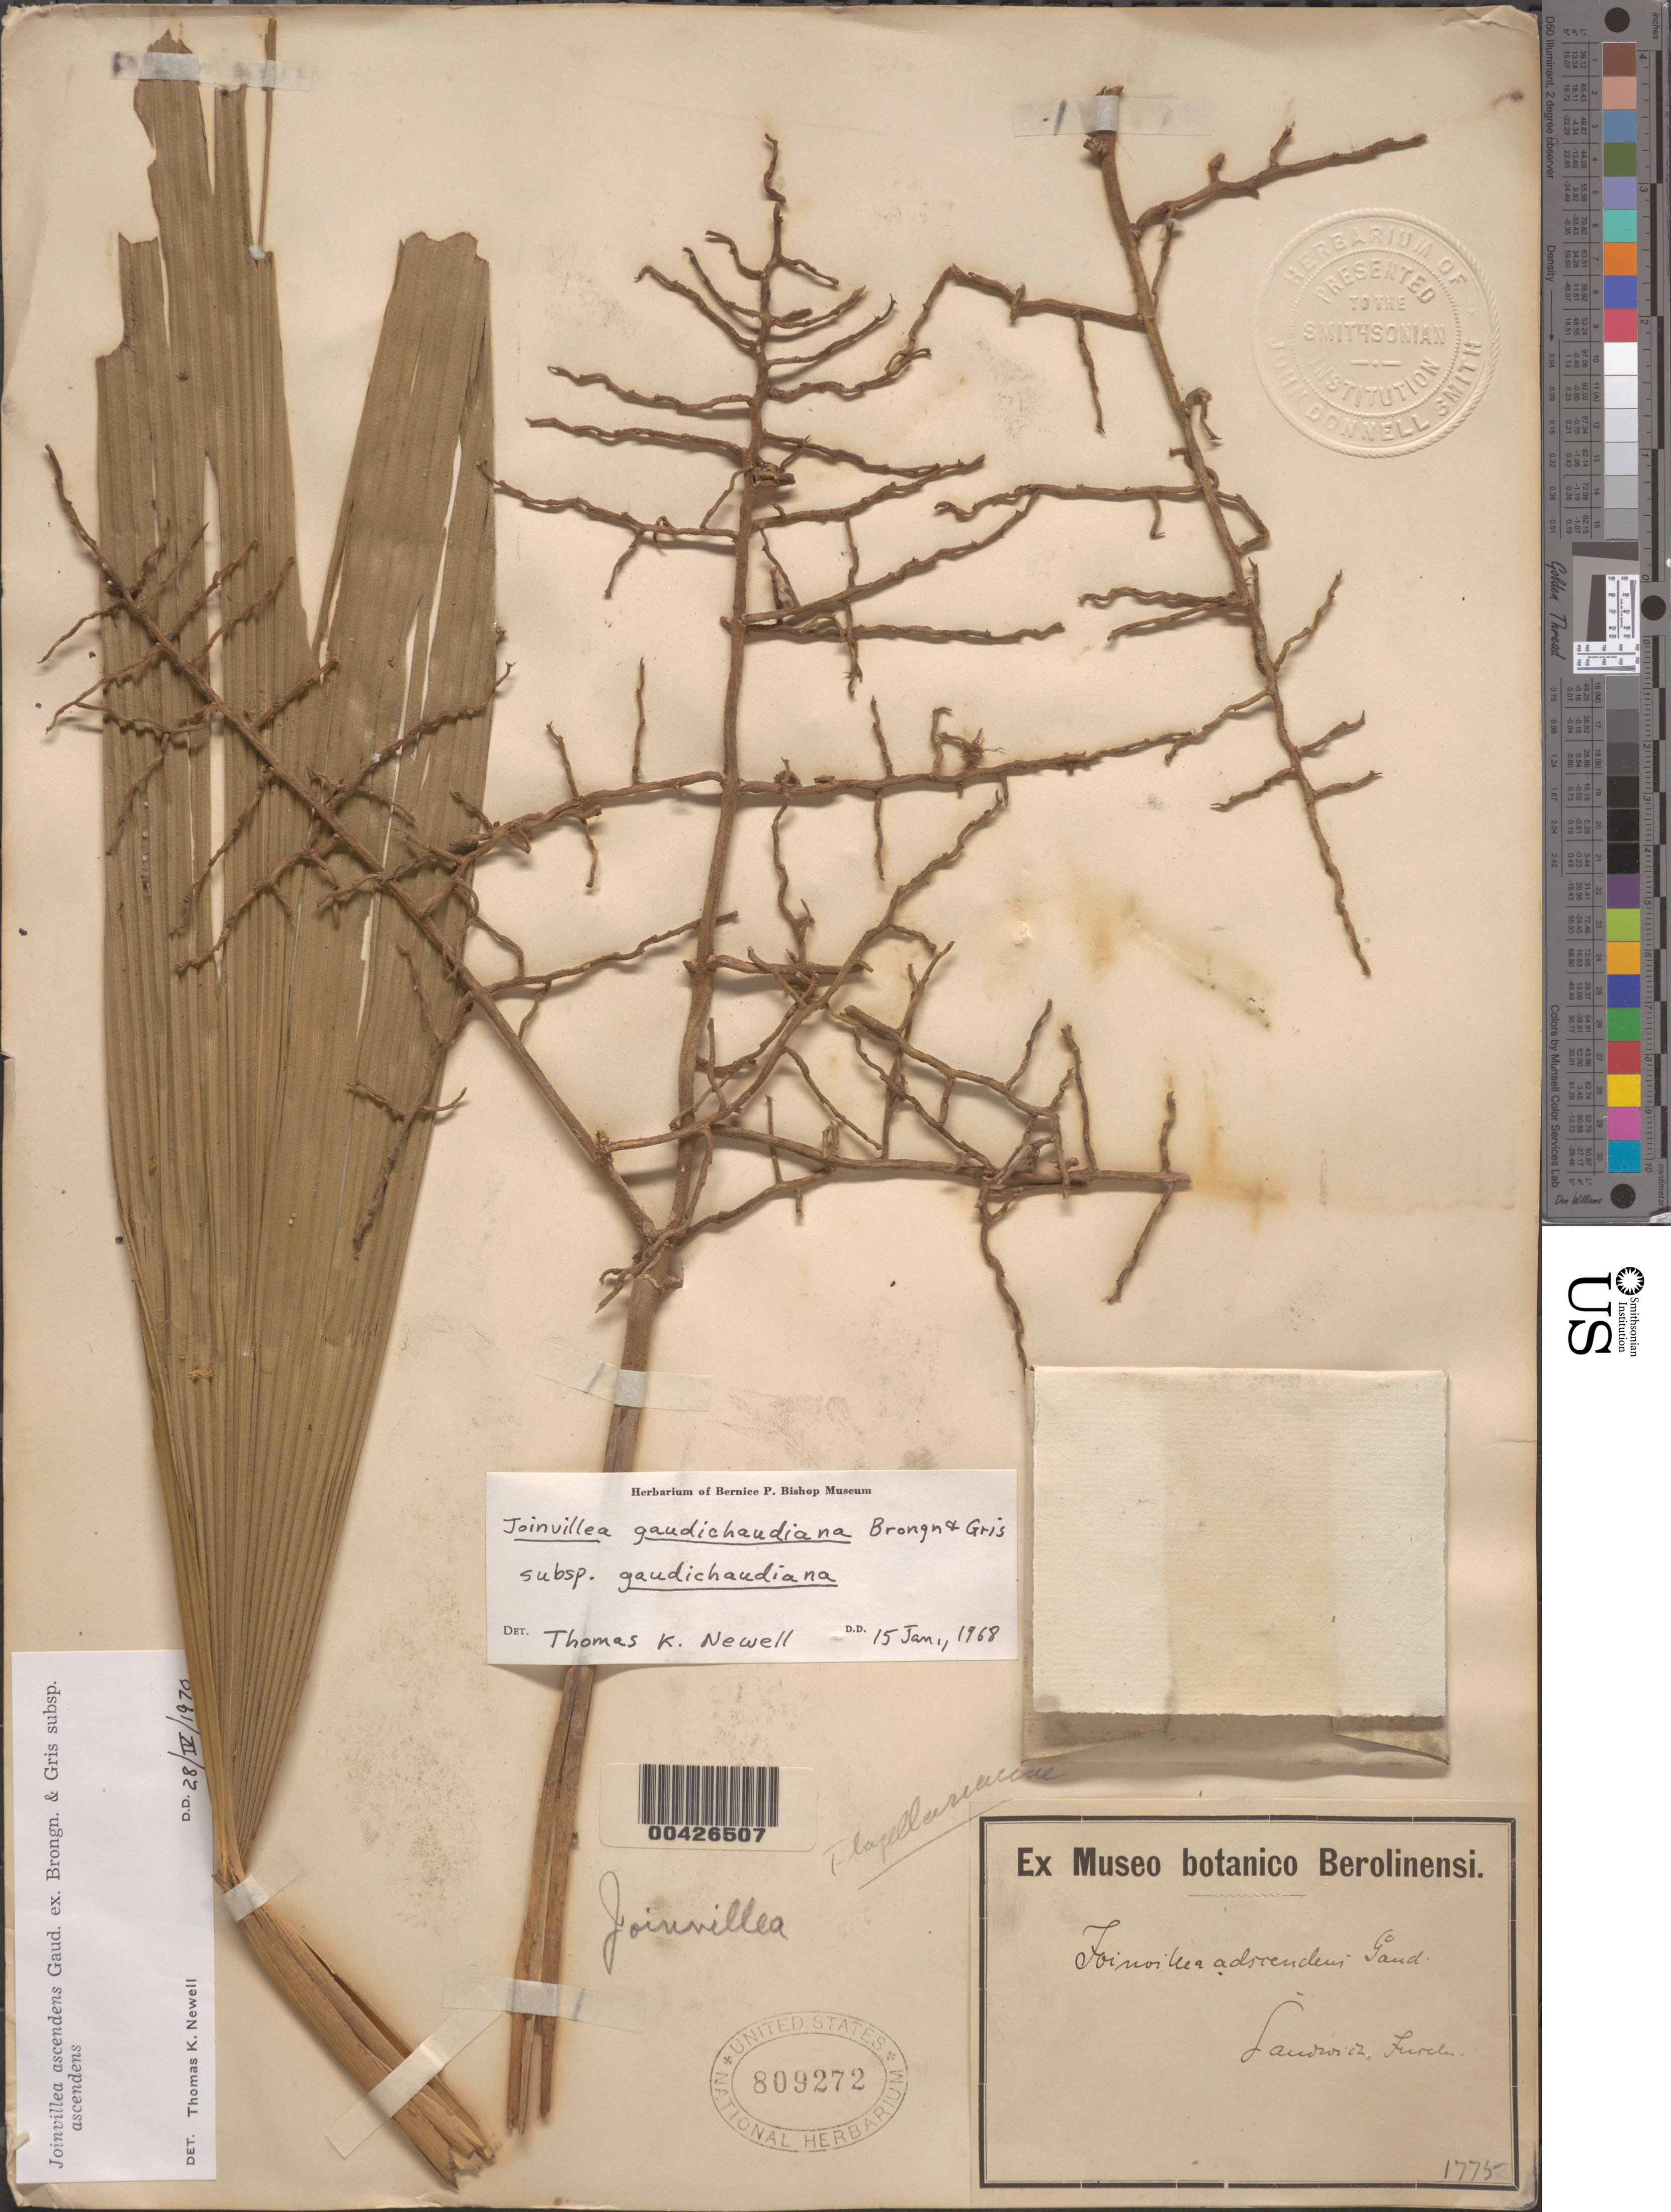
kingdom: Plantae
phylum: Tracheophyta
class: Liliopsida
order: Poales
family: Joinvilleaceae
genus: Joinvillea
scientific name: Joinvillea ascendens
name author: Gaudich. ex Brongn. & Gris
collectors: W. Hillebrand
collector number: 1775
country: United States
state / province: Hawaii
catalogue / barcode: US 809272